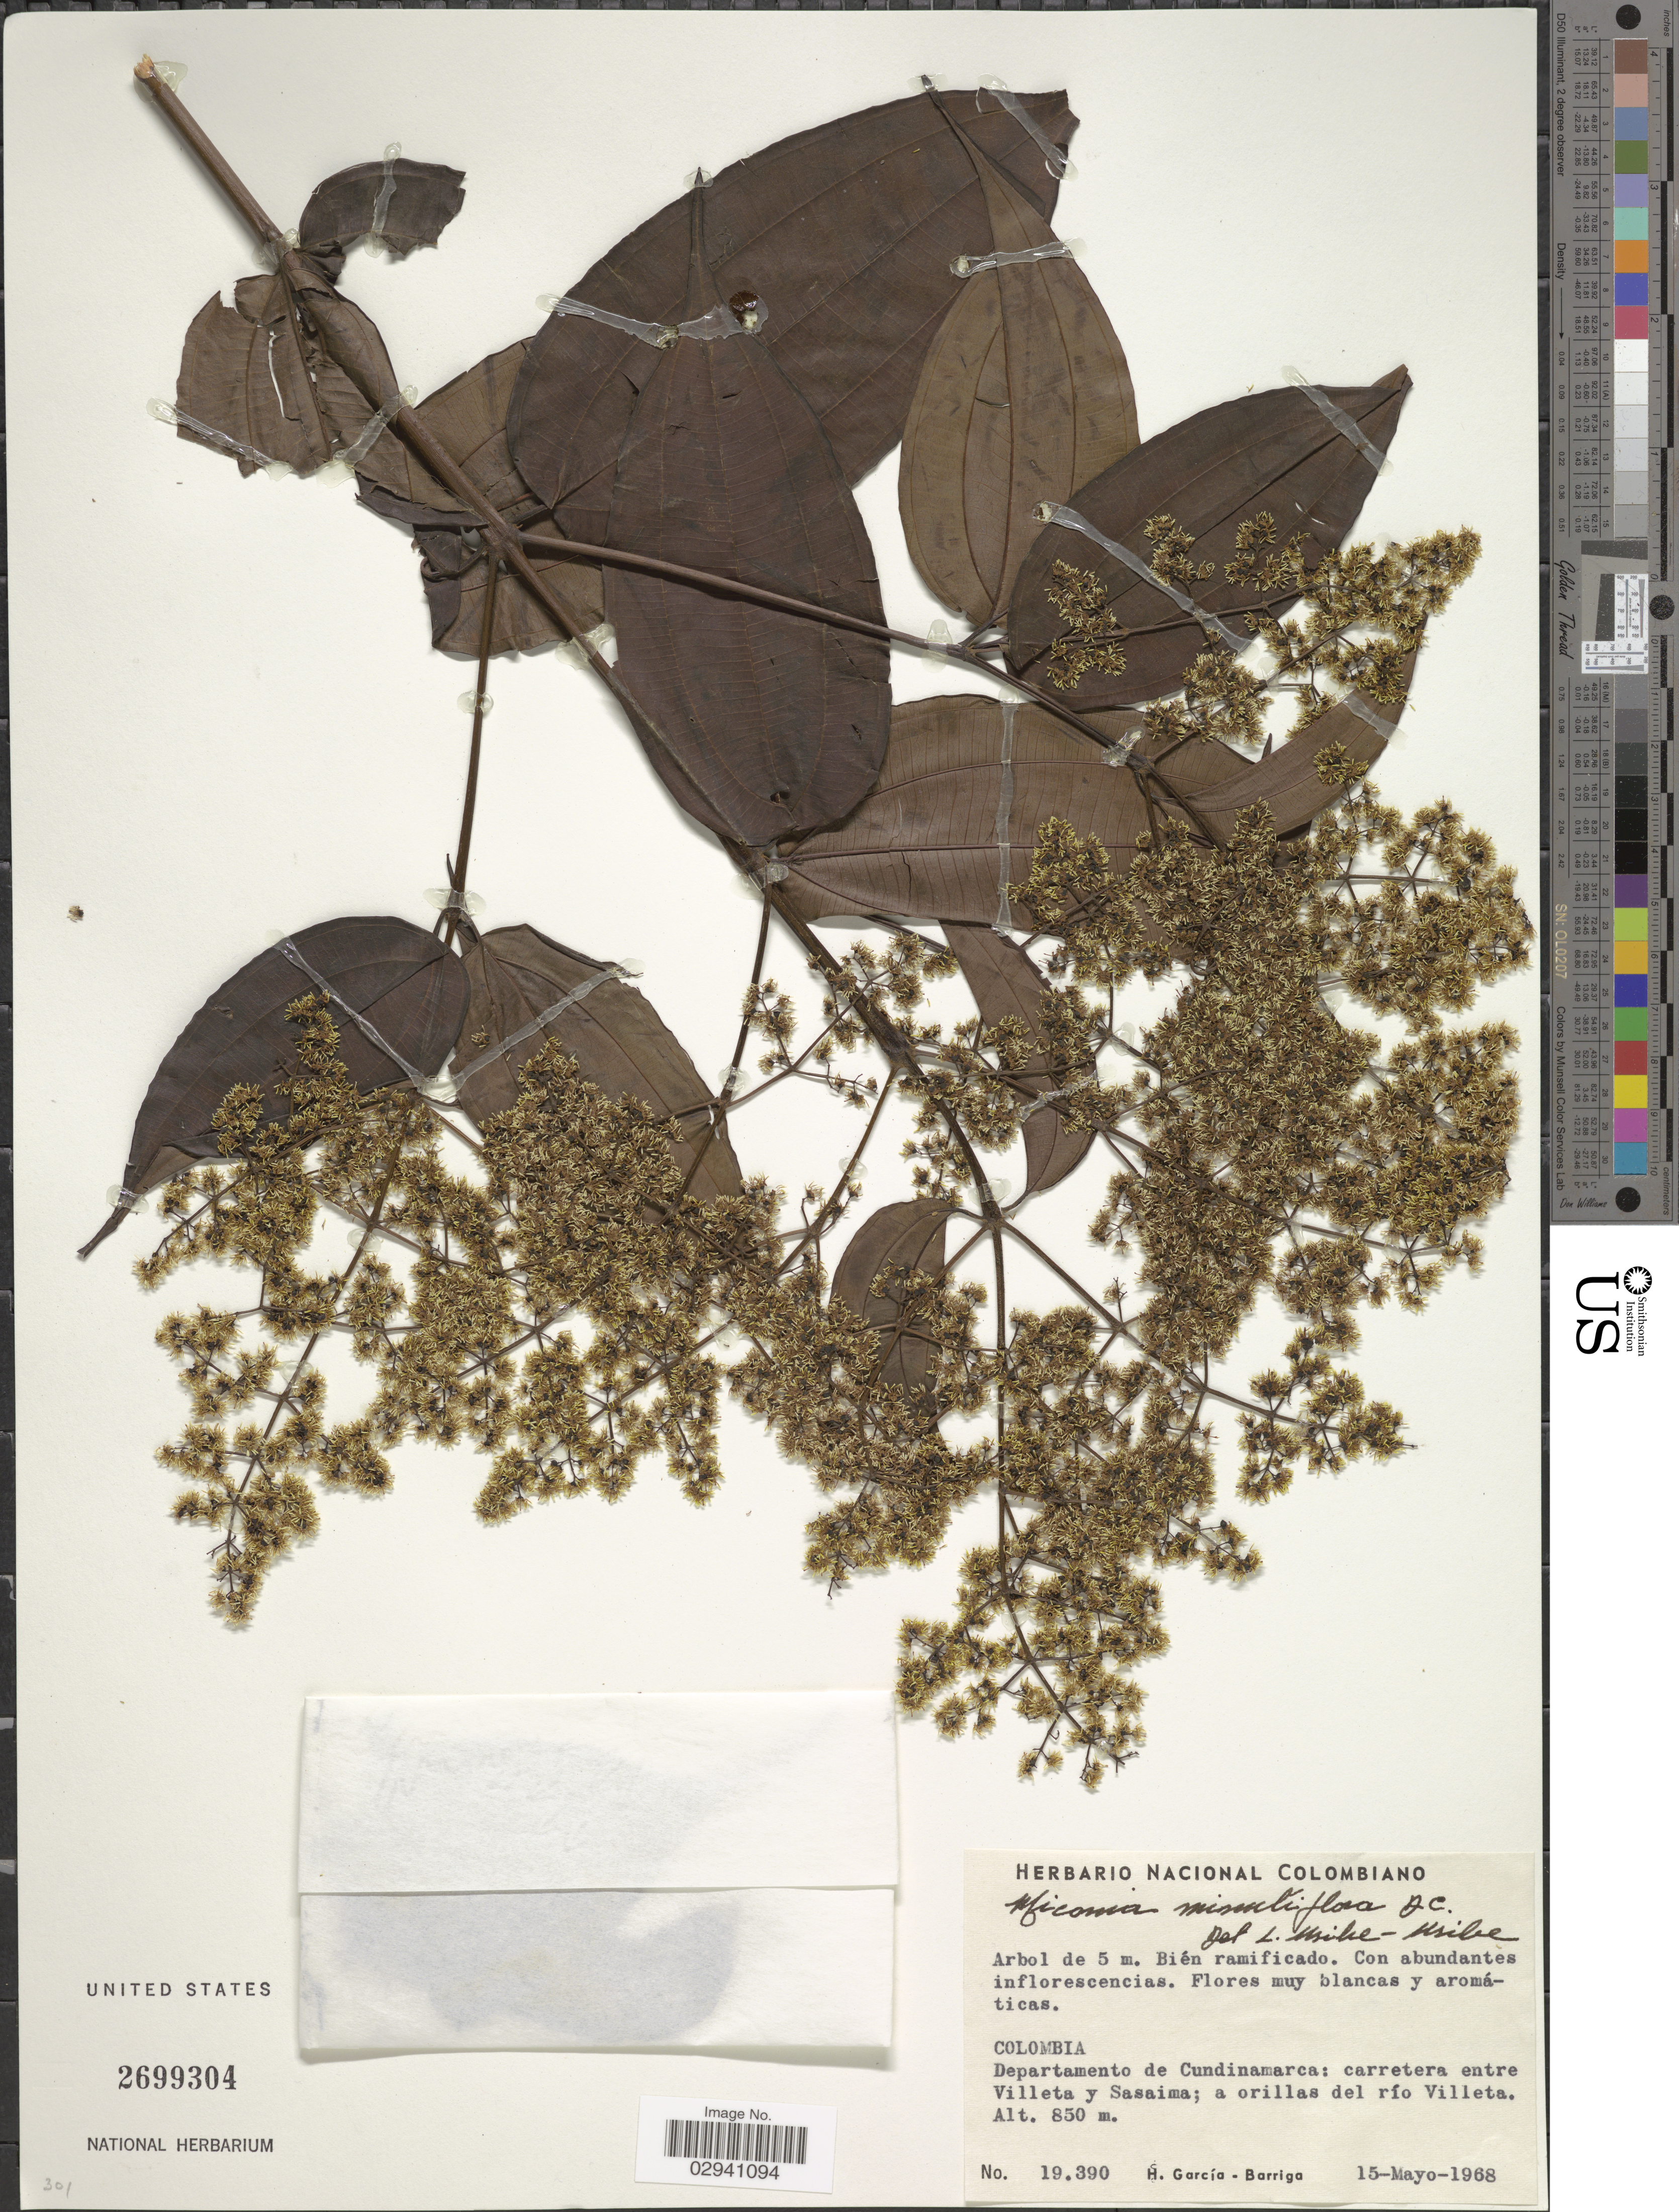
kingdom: Plantae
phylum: Tracheophyta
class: Magnoliopsida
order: Myrtales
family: Melastomataceae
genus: Miconia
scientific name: Miconia minutiflora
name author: (Bonpl.) DC.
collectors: H. García Barriga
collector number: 19390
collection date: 1968-05-15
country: Colombia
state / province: Cundinamarca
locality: Departamento de Cundinamarca: carretera entre Villeta y Sasaima; a orilla del río Villeta.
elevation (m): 850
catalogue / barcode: US 2699304